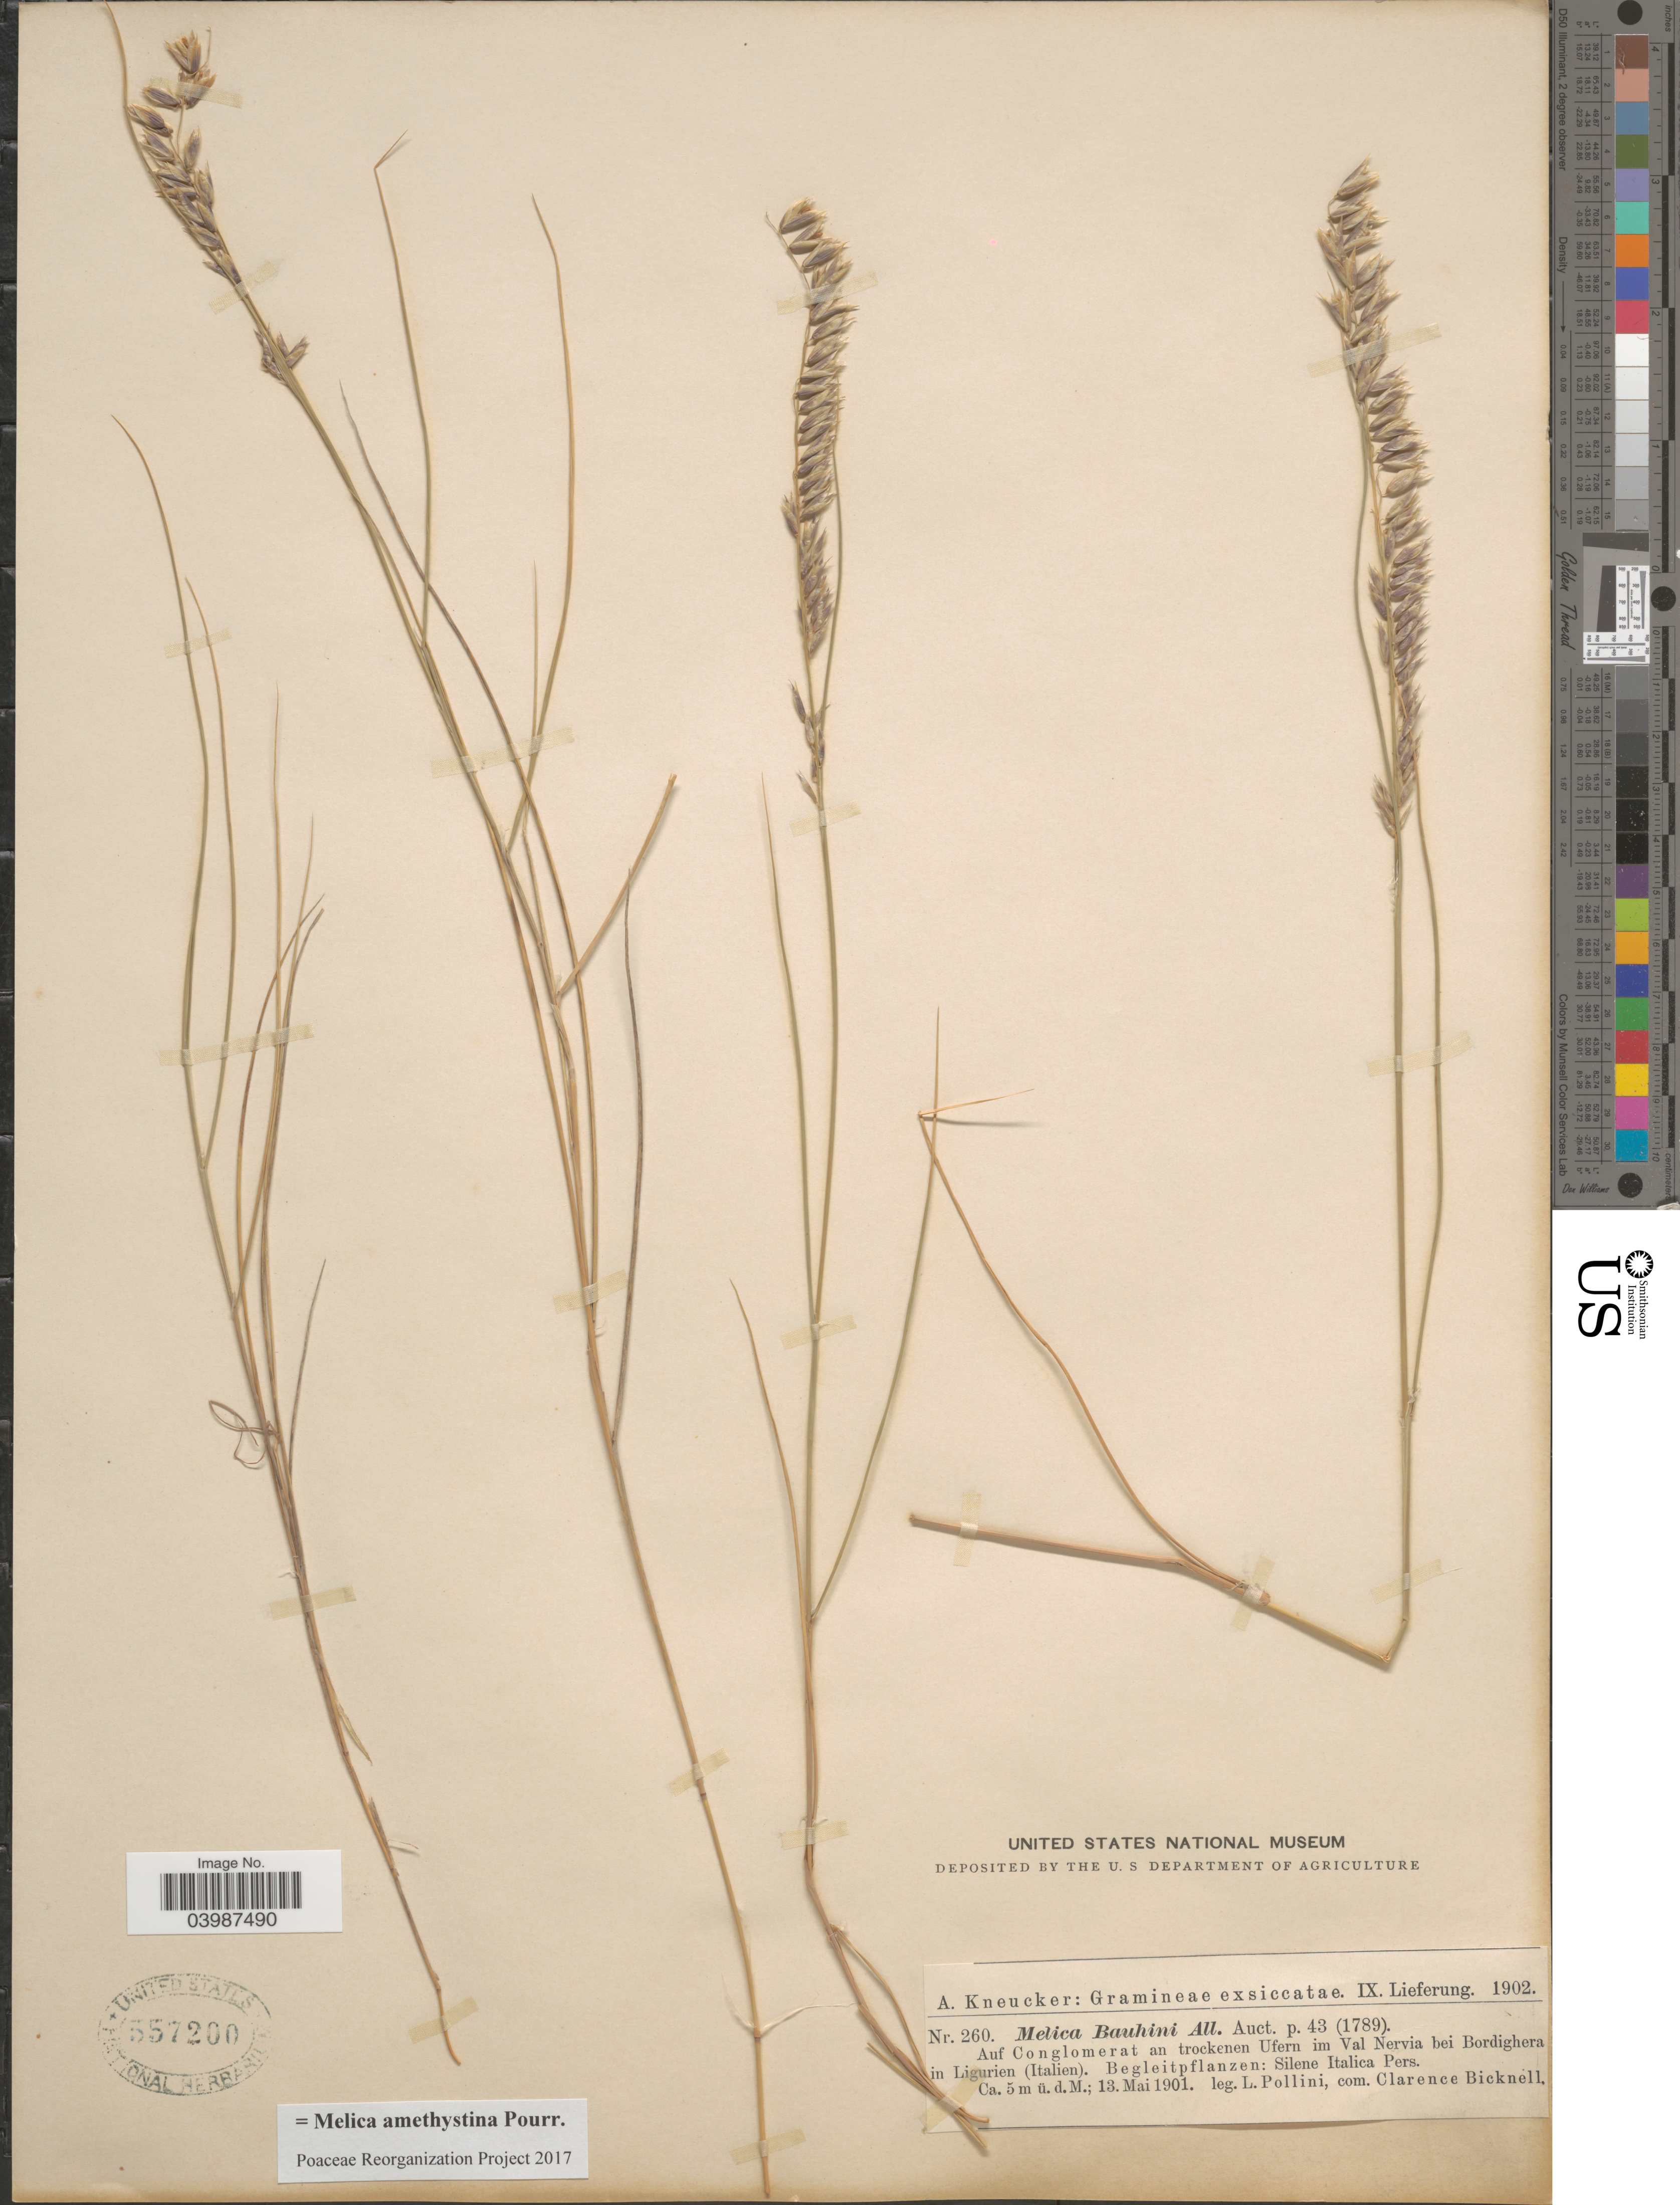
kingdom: Plantae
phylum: Tracheophyta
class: Liliopsida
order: Poales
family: Poaceae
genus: Melica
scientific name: Melica amethystina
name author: Pourr.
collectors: L. Pollini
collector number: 260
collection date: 1901-05-13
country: Italy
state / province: Liguria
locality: Auf Conglomerat an trockenen Ufern im Val Nervia bei Bordighera in Ligurien. Begleitpflanzen: Silene Italica Pers.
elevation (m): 5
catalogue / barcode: US 357200